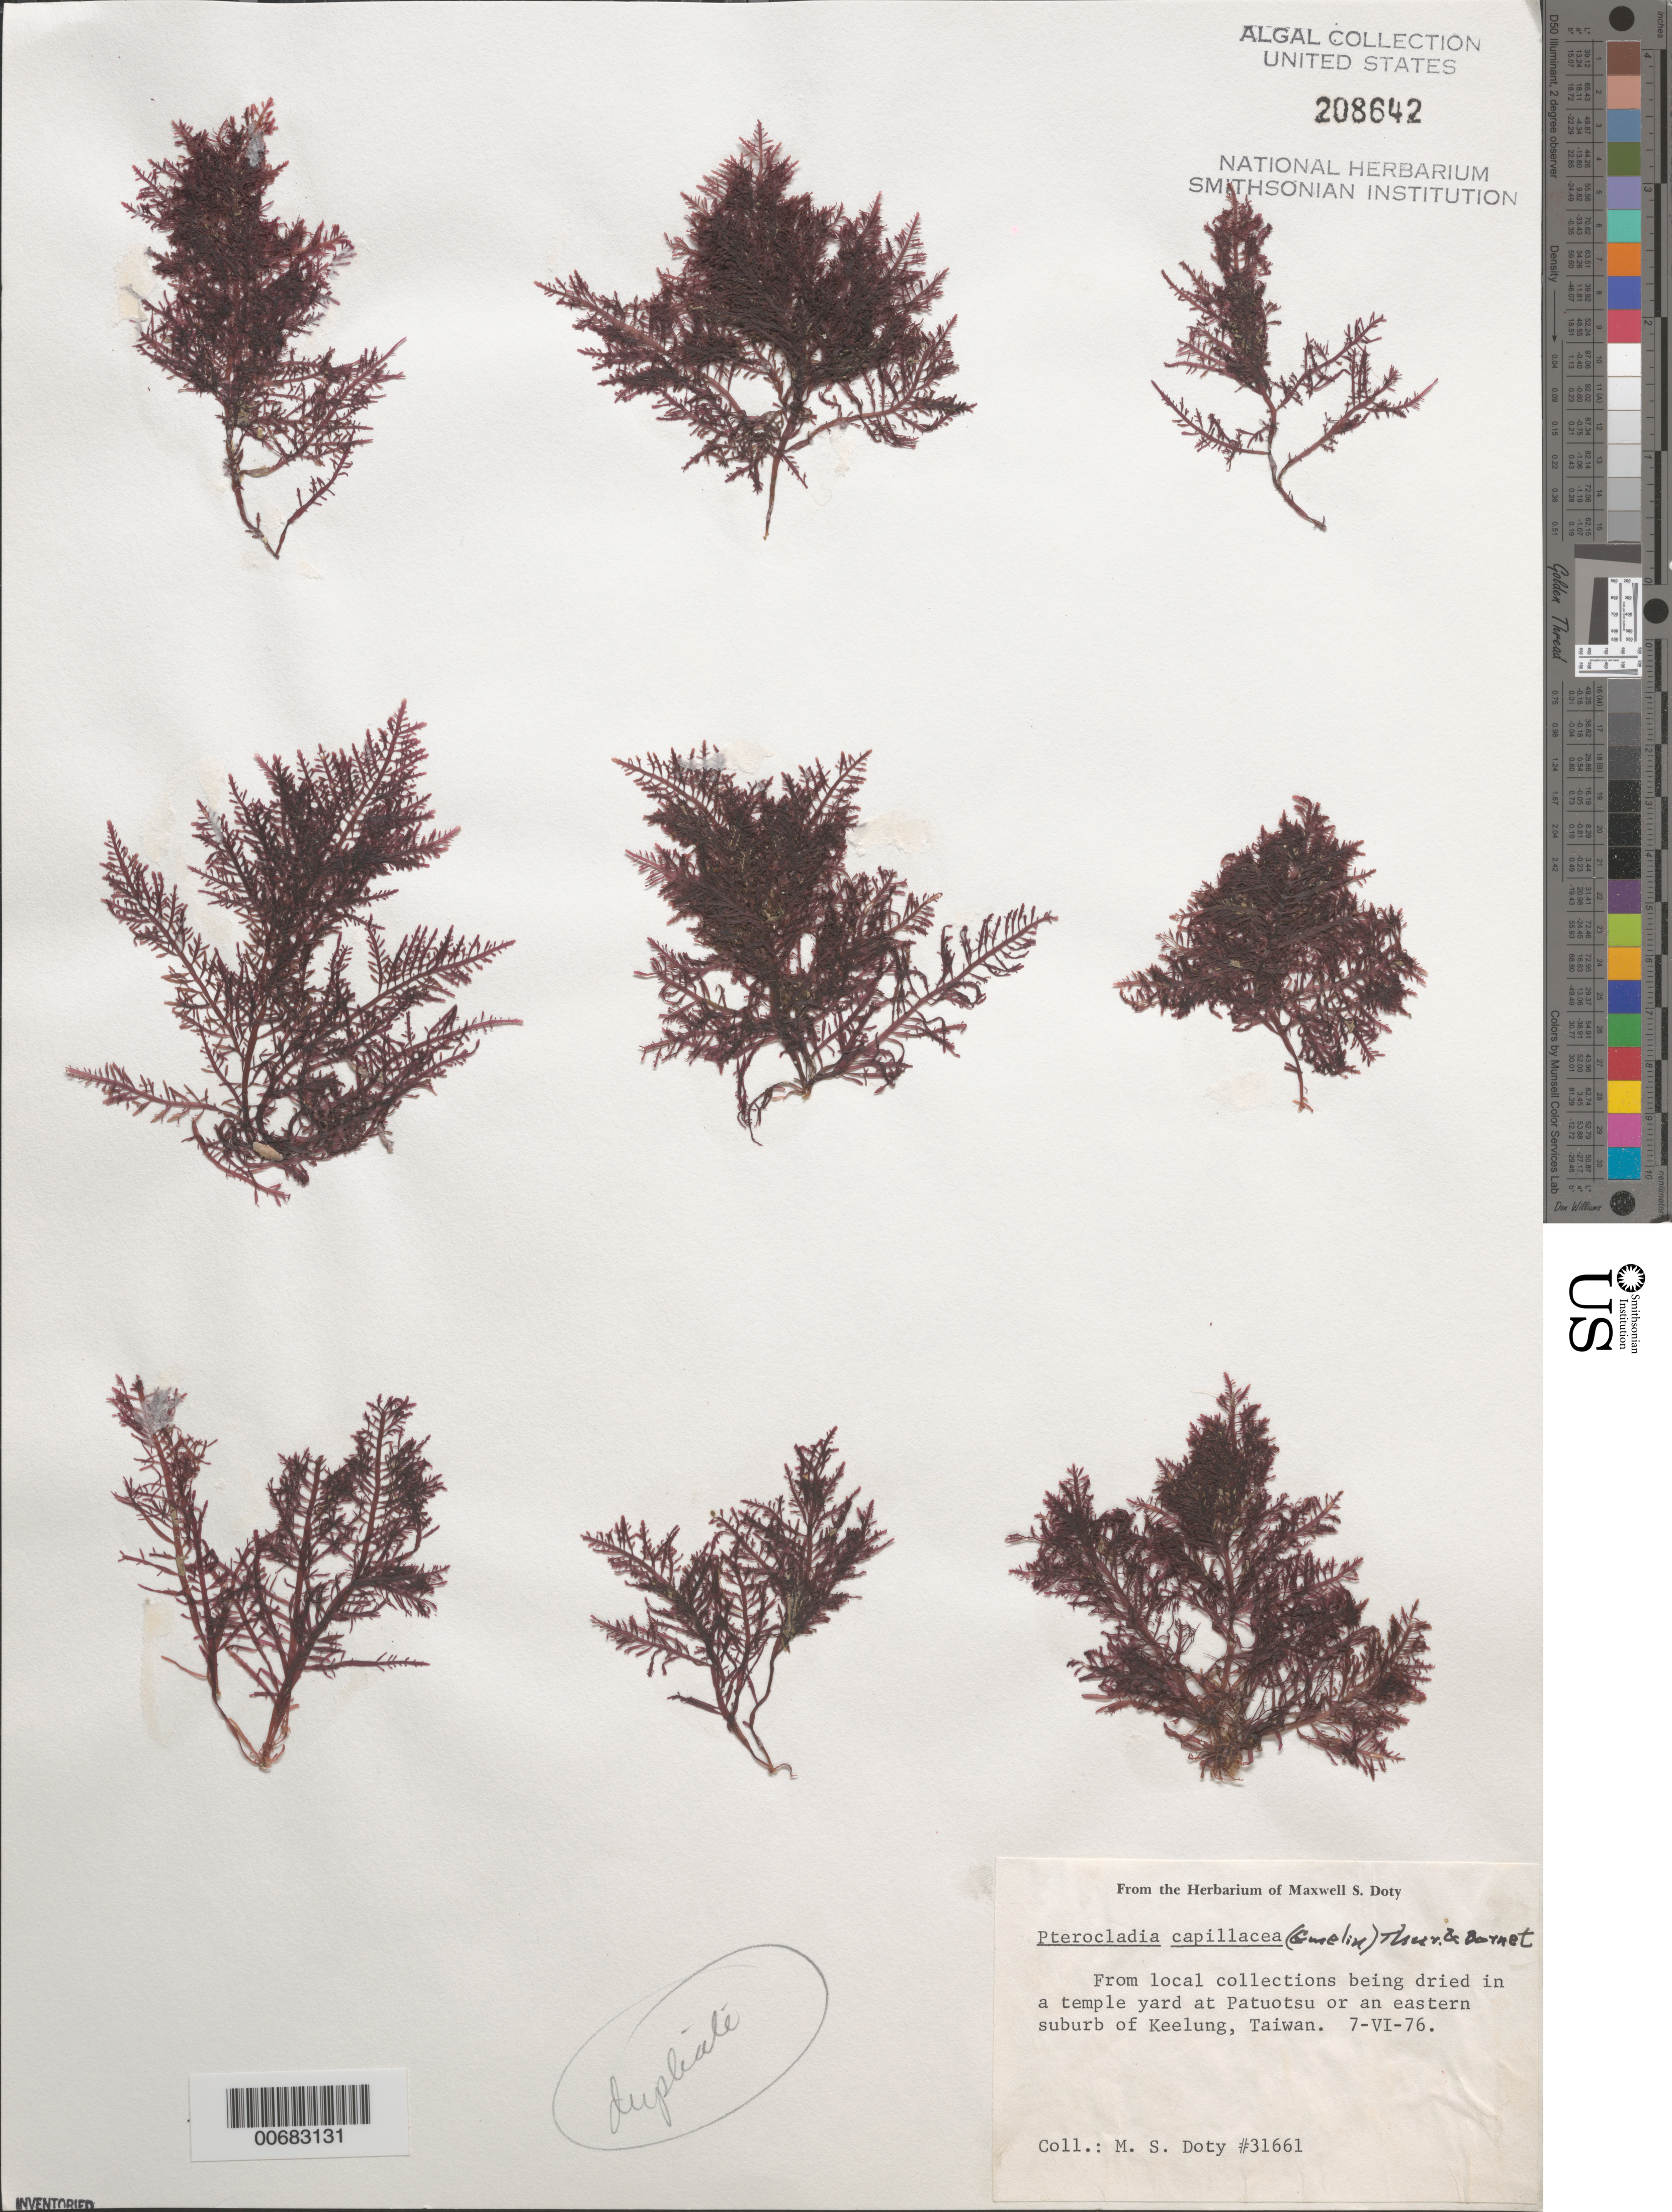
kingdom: Plantae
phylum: Rhodophyta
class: Florideophyceae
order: Gelidiales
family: Pterocladiaceae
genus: Pterocladiella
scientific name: Pterocladiella capillacea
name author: (S.G. Gmel.) Santelices & Hommers.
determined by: Algae name updating Project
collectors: M. S. Doty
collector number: MSD 31661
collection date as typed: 07 Jun 1976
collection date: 1976-06-07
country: Taiwan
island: Taiwan [Formosa]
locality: Patuotsu, Keelung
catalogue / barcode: US 208642